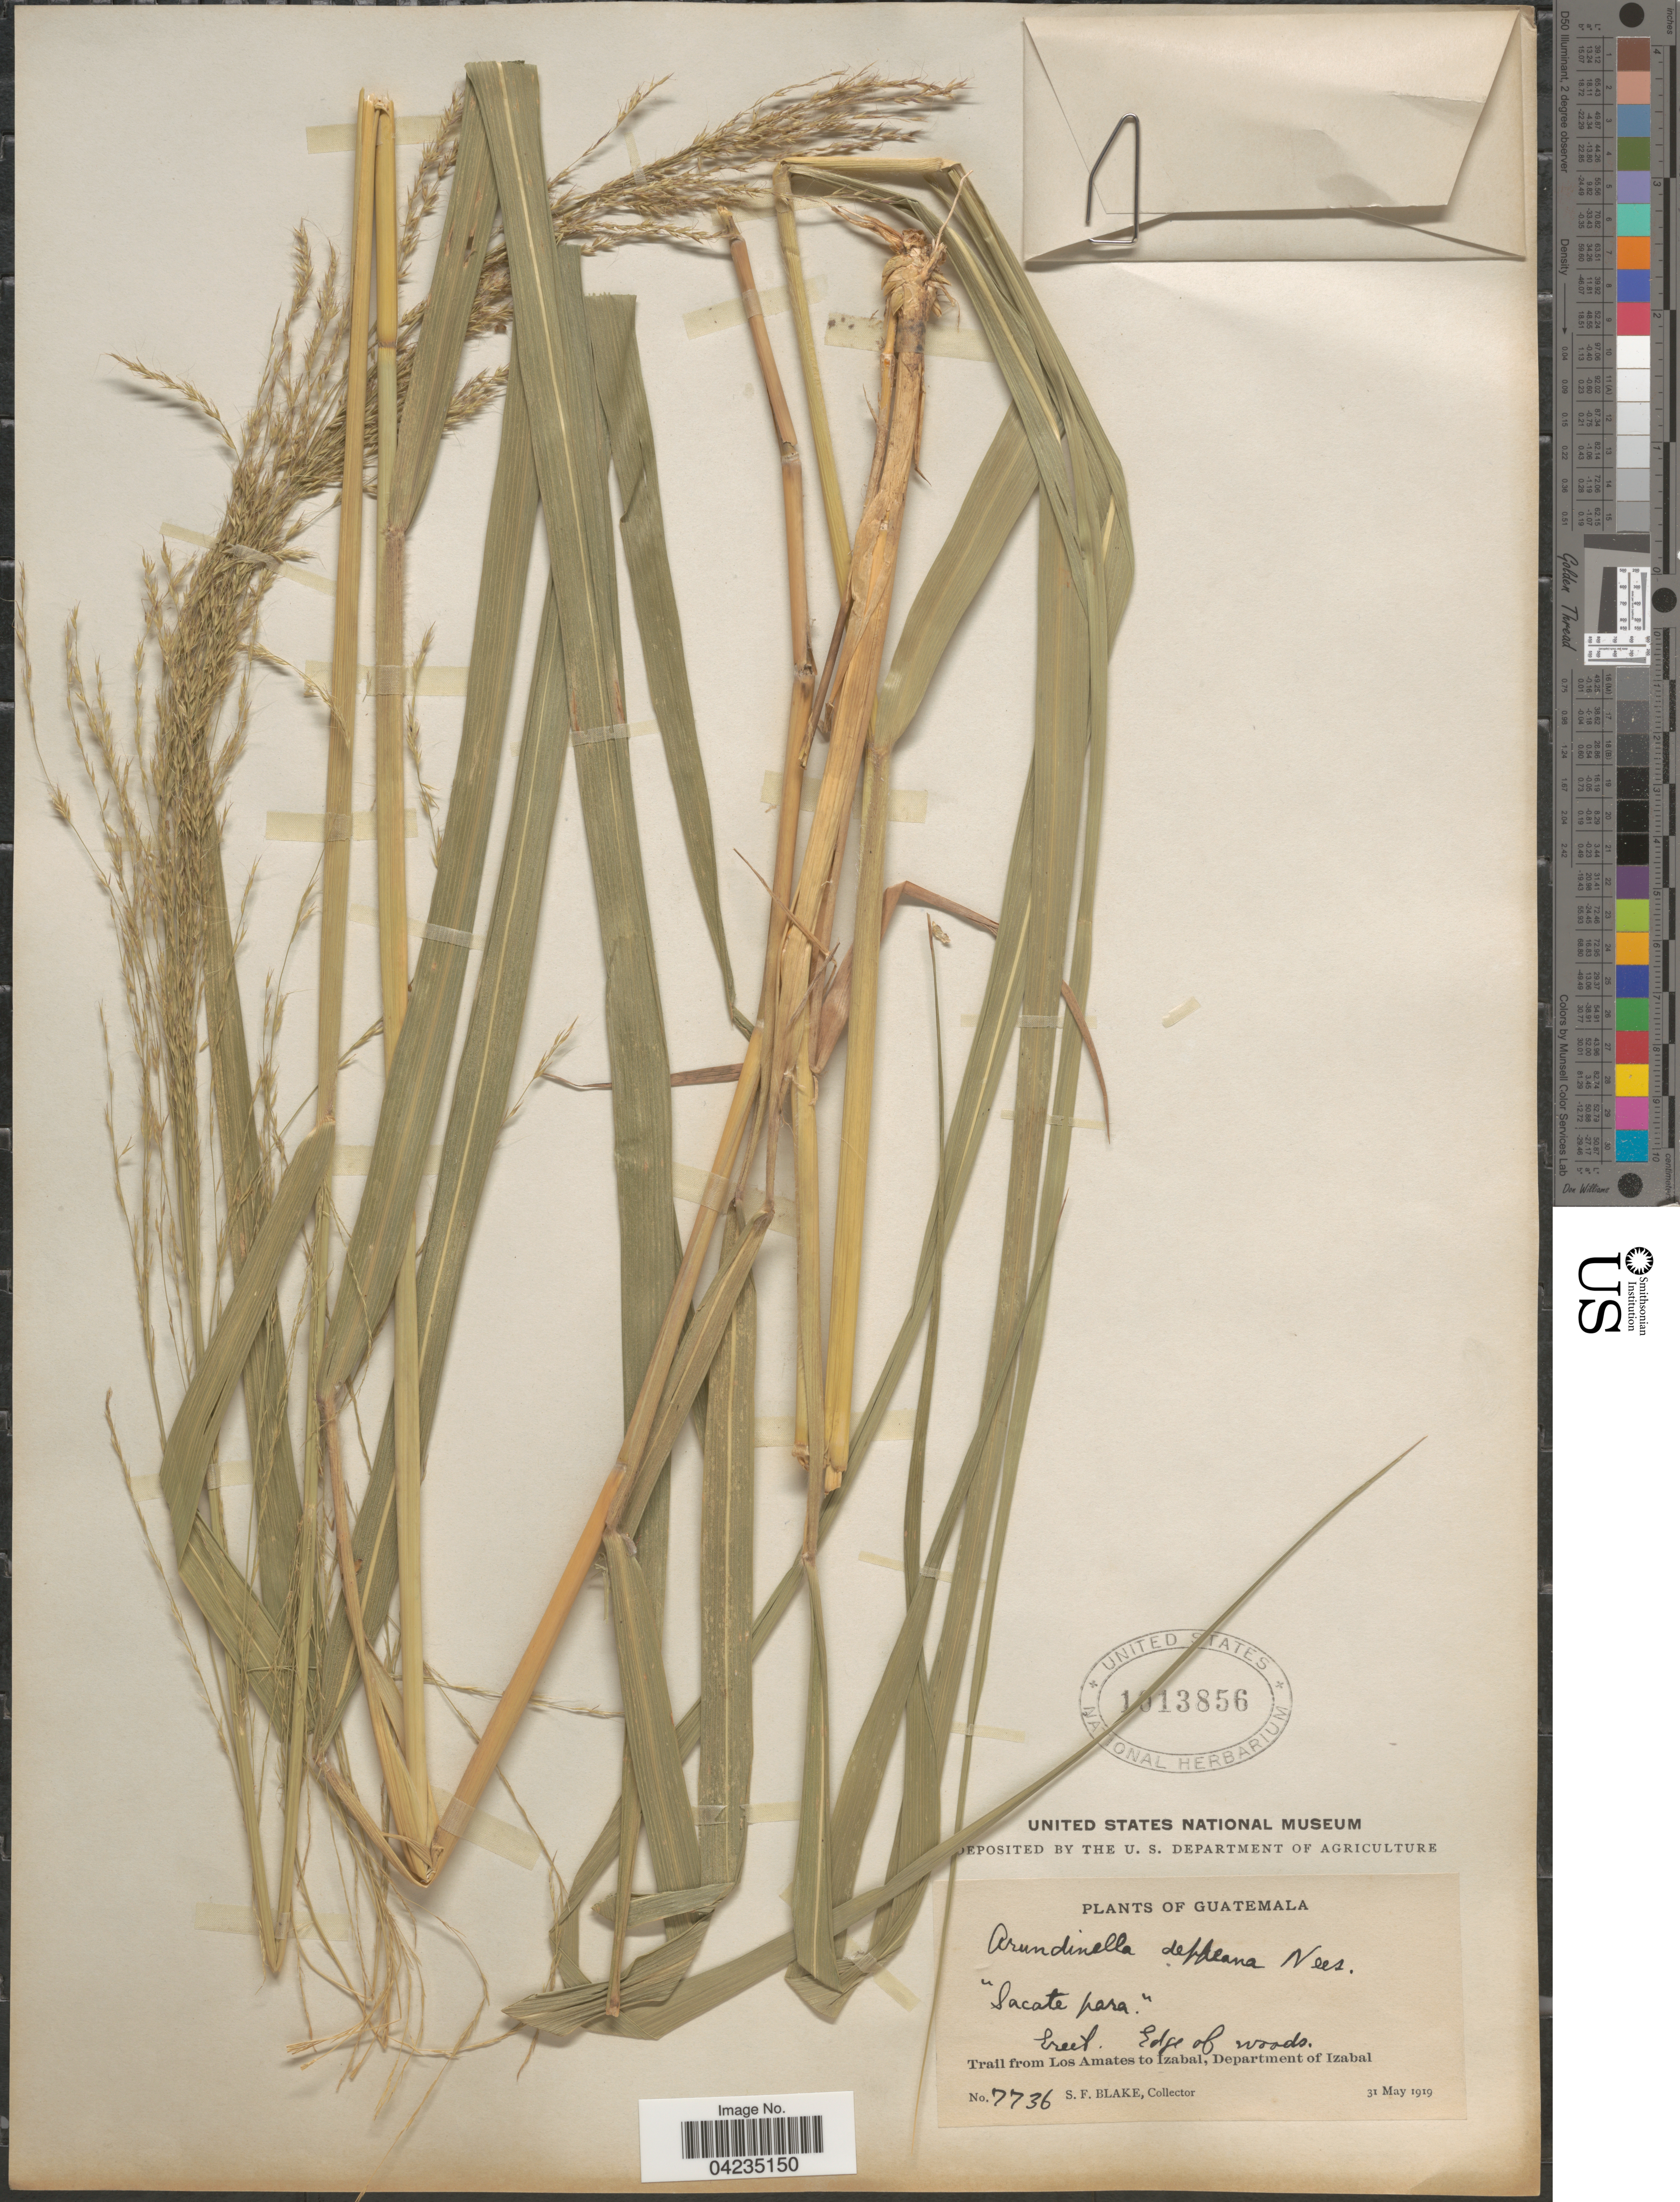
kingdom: Plantae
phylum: Tracheophyta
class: Liliopsida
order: Poales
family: Poaceae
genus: Arundinella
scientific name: Arundinella deppeana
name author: Nees ex Steud.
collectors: S. Blake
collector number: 7736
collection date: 1919-05-31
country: Guatemala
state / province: Izabal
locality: Trail from Los Amates to Izabal, Department of Izabal.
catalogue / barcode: US 1013856